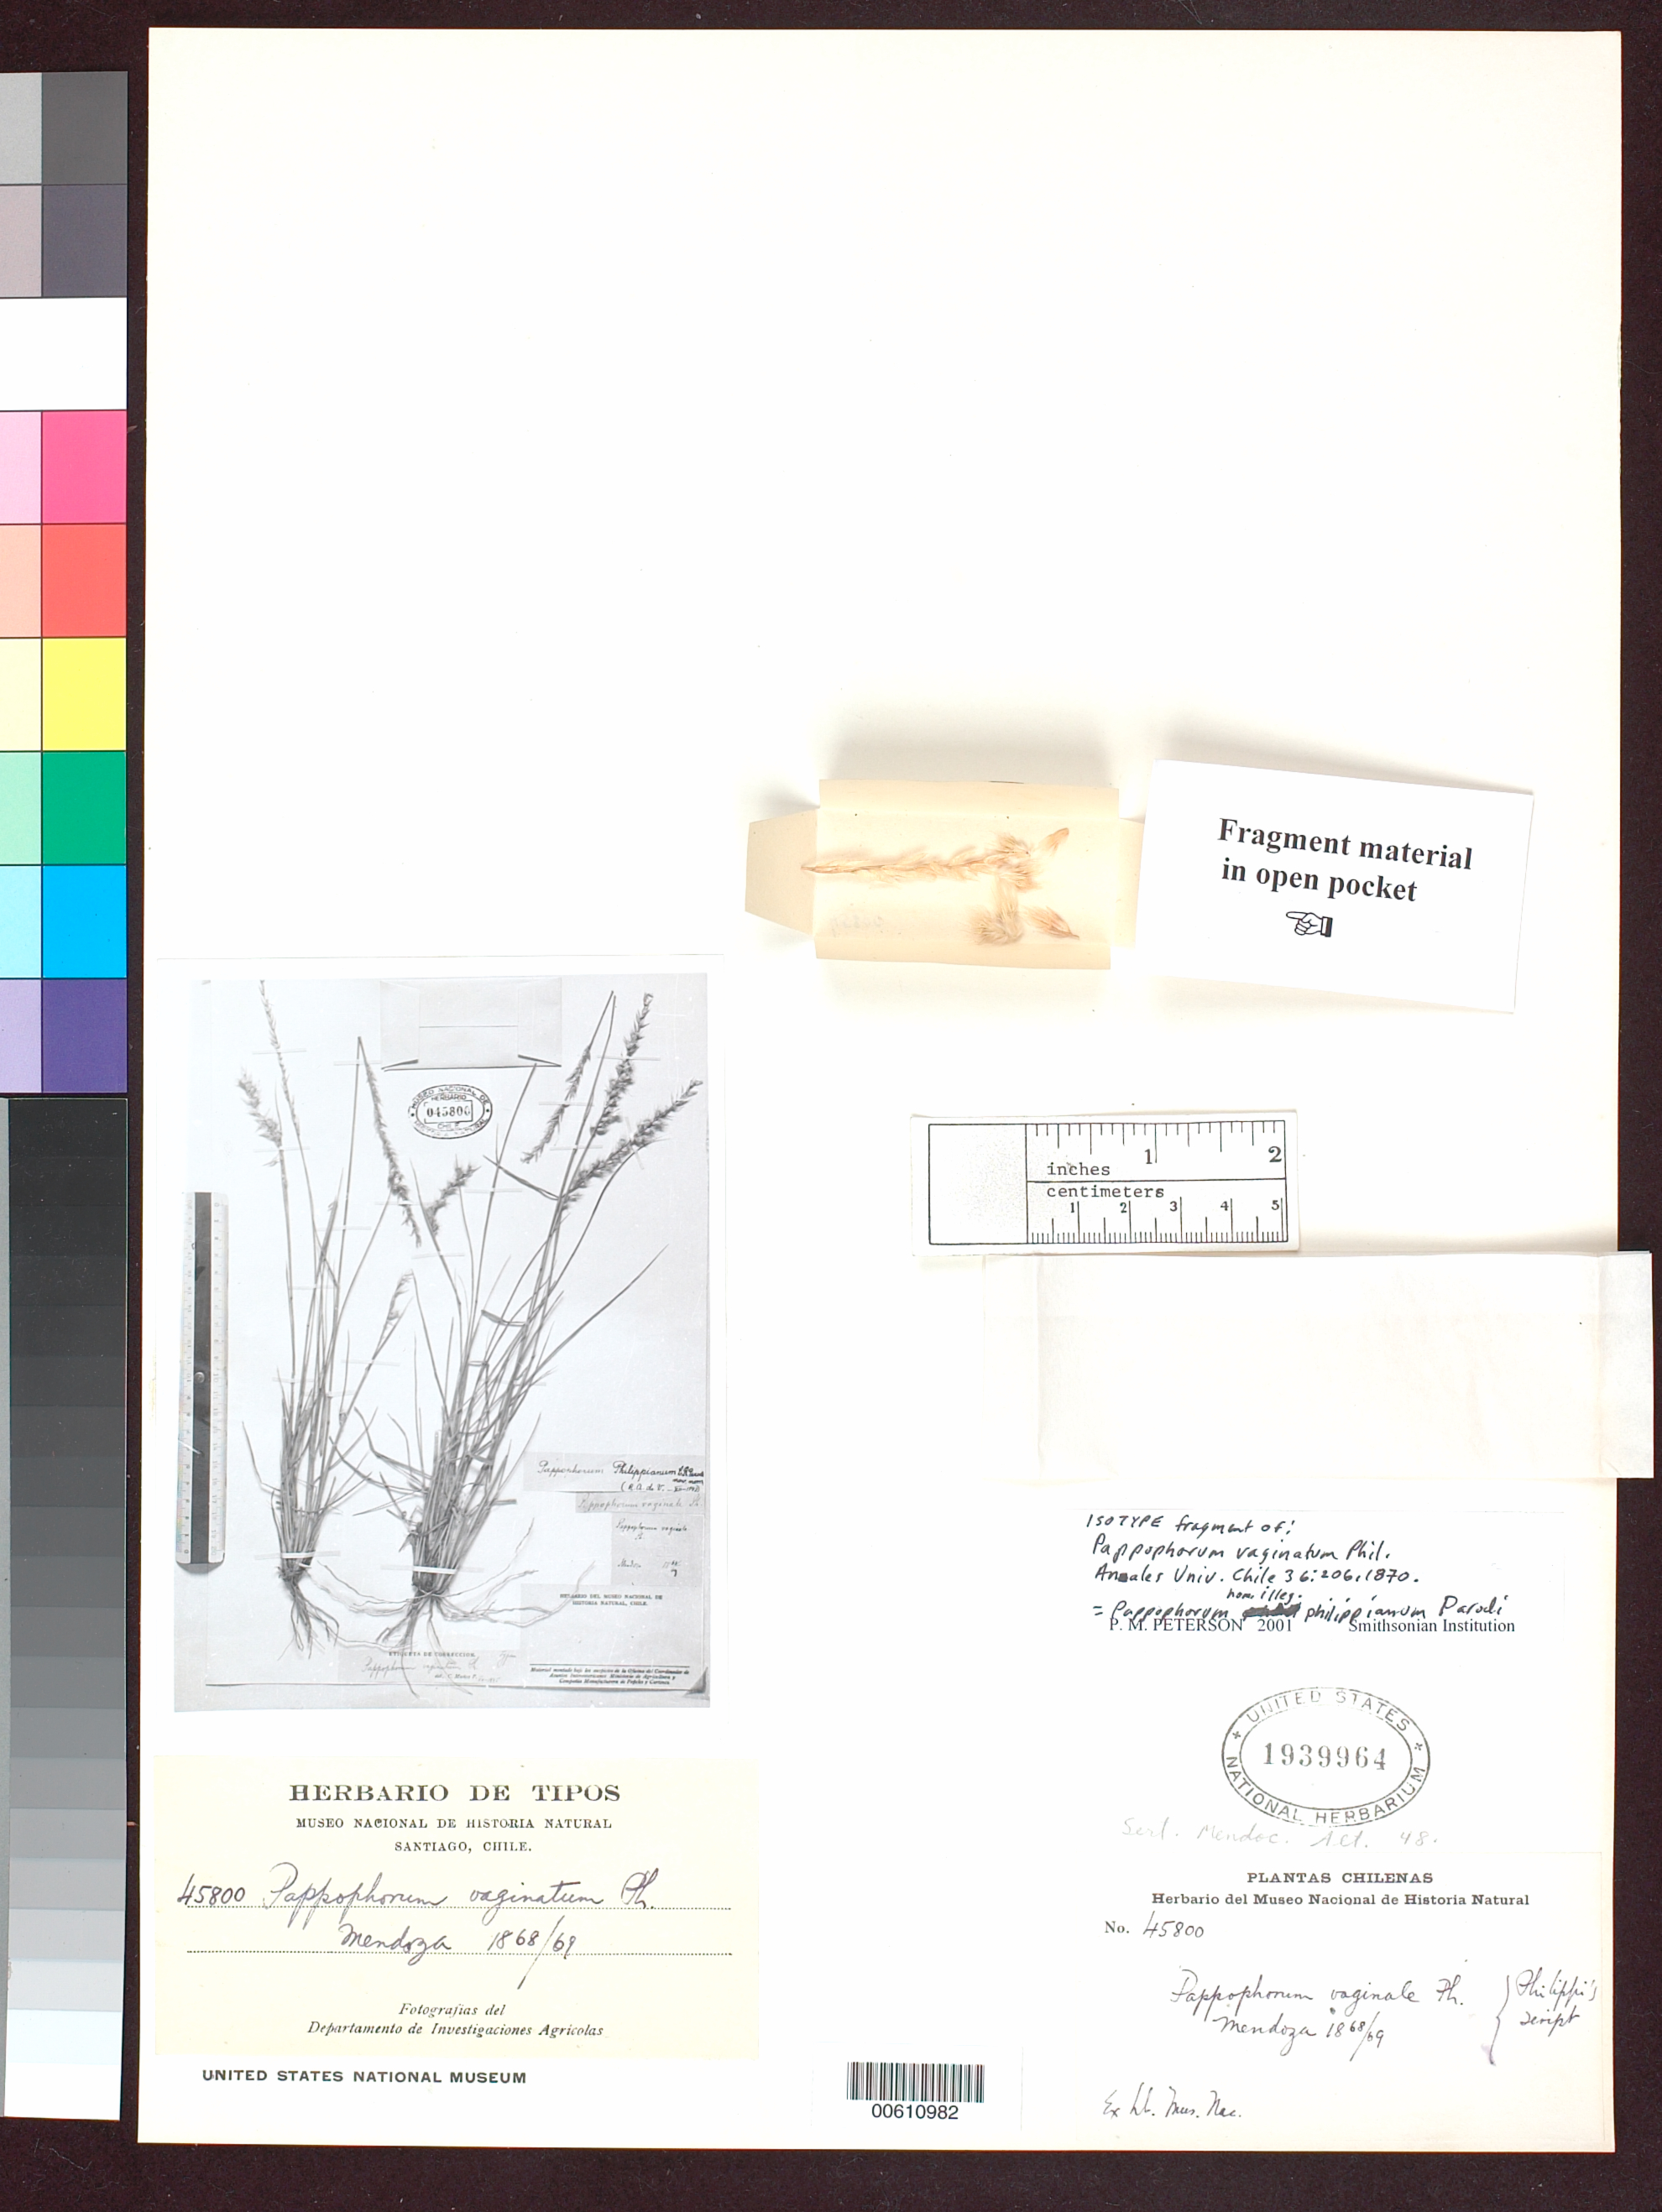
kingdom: Plantae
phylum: Tracheophyta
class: Liliopsida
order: Poales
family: Poaceae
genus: Pappophorum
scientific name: Pappophorum vaginatum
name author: Phil.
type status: Type Fragment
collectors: -. Mendoza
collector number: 45800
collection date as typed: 1868 to -- --- 1869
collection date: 1868/1869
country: Chile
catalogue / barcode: US 1939964